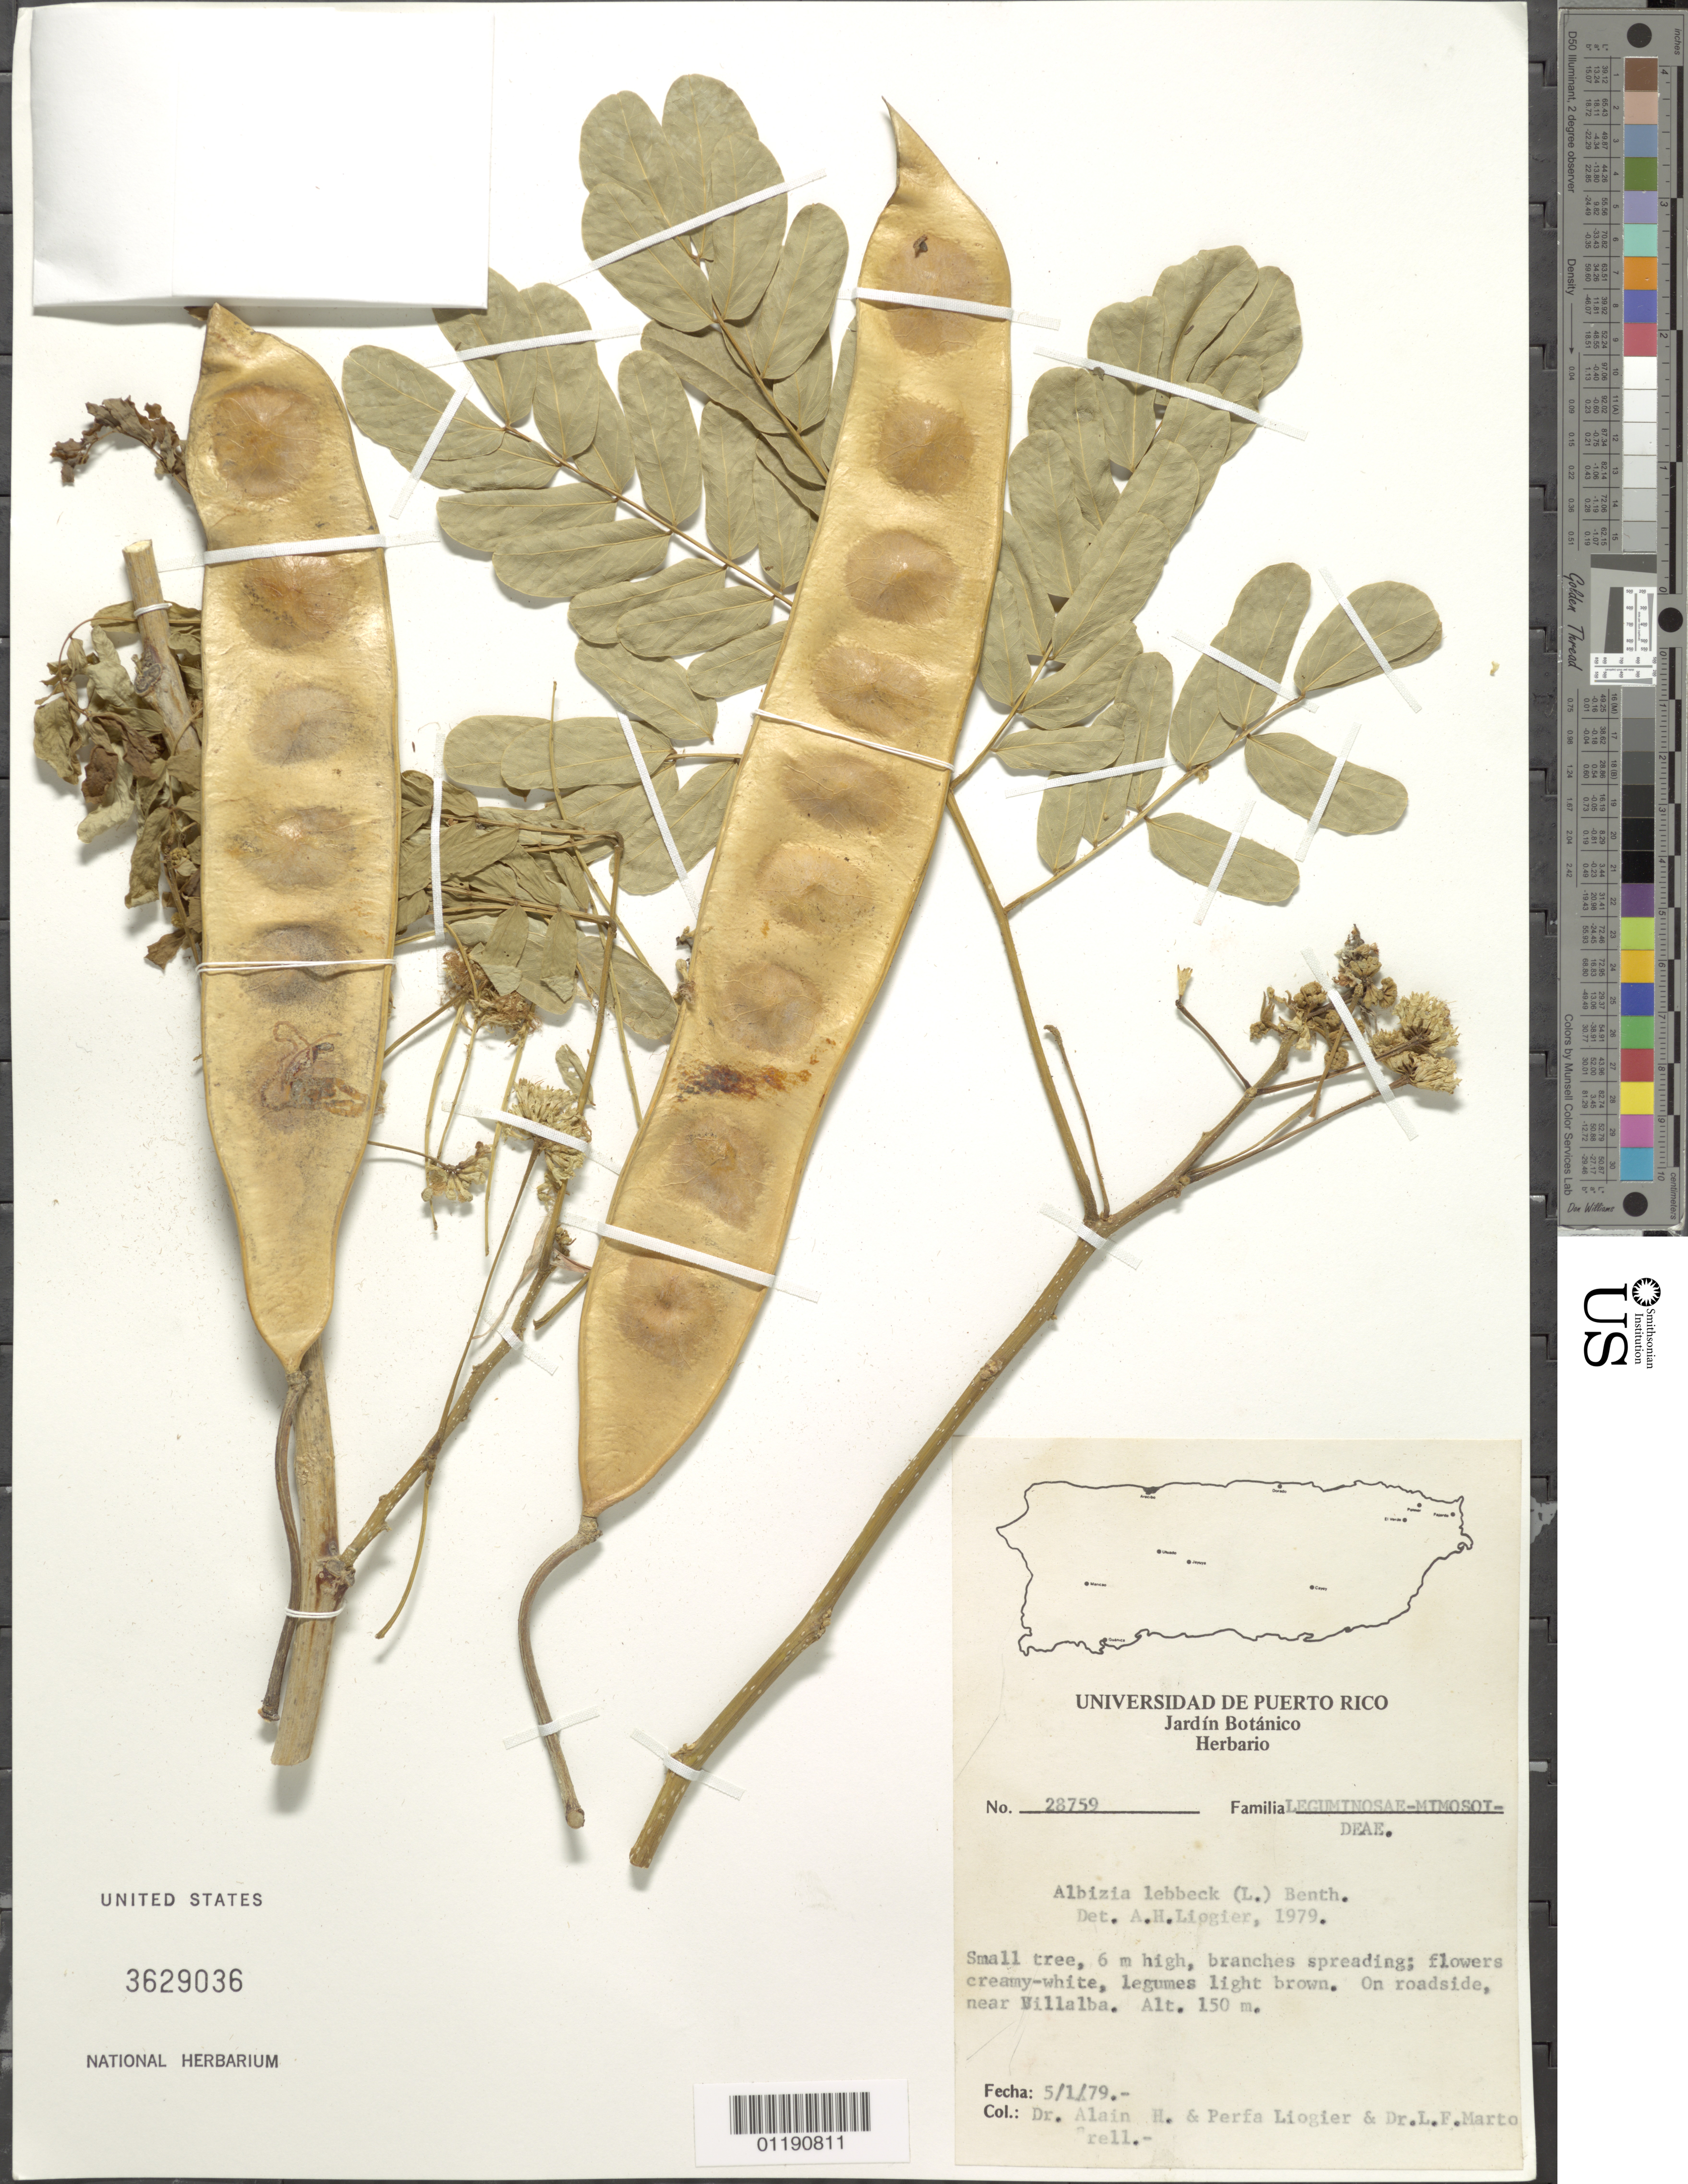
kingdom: Plantae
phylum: Tracheophyta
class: Magnoliopsida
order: Fabales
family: Fabaceae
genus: Albizia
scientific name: Albizia lebbeck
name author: (L.) Benth.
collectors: A. H. Liogier, M. P. Liogier & L. Martorell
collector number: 28759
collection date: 1979-05-01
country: Puerto Rico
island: Puerto Rico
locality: Near Villalba.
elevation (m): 150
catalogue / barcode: US 3629036